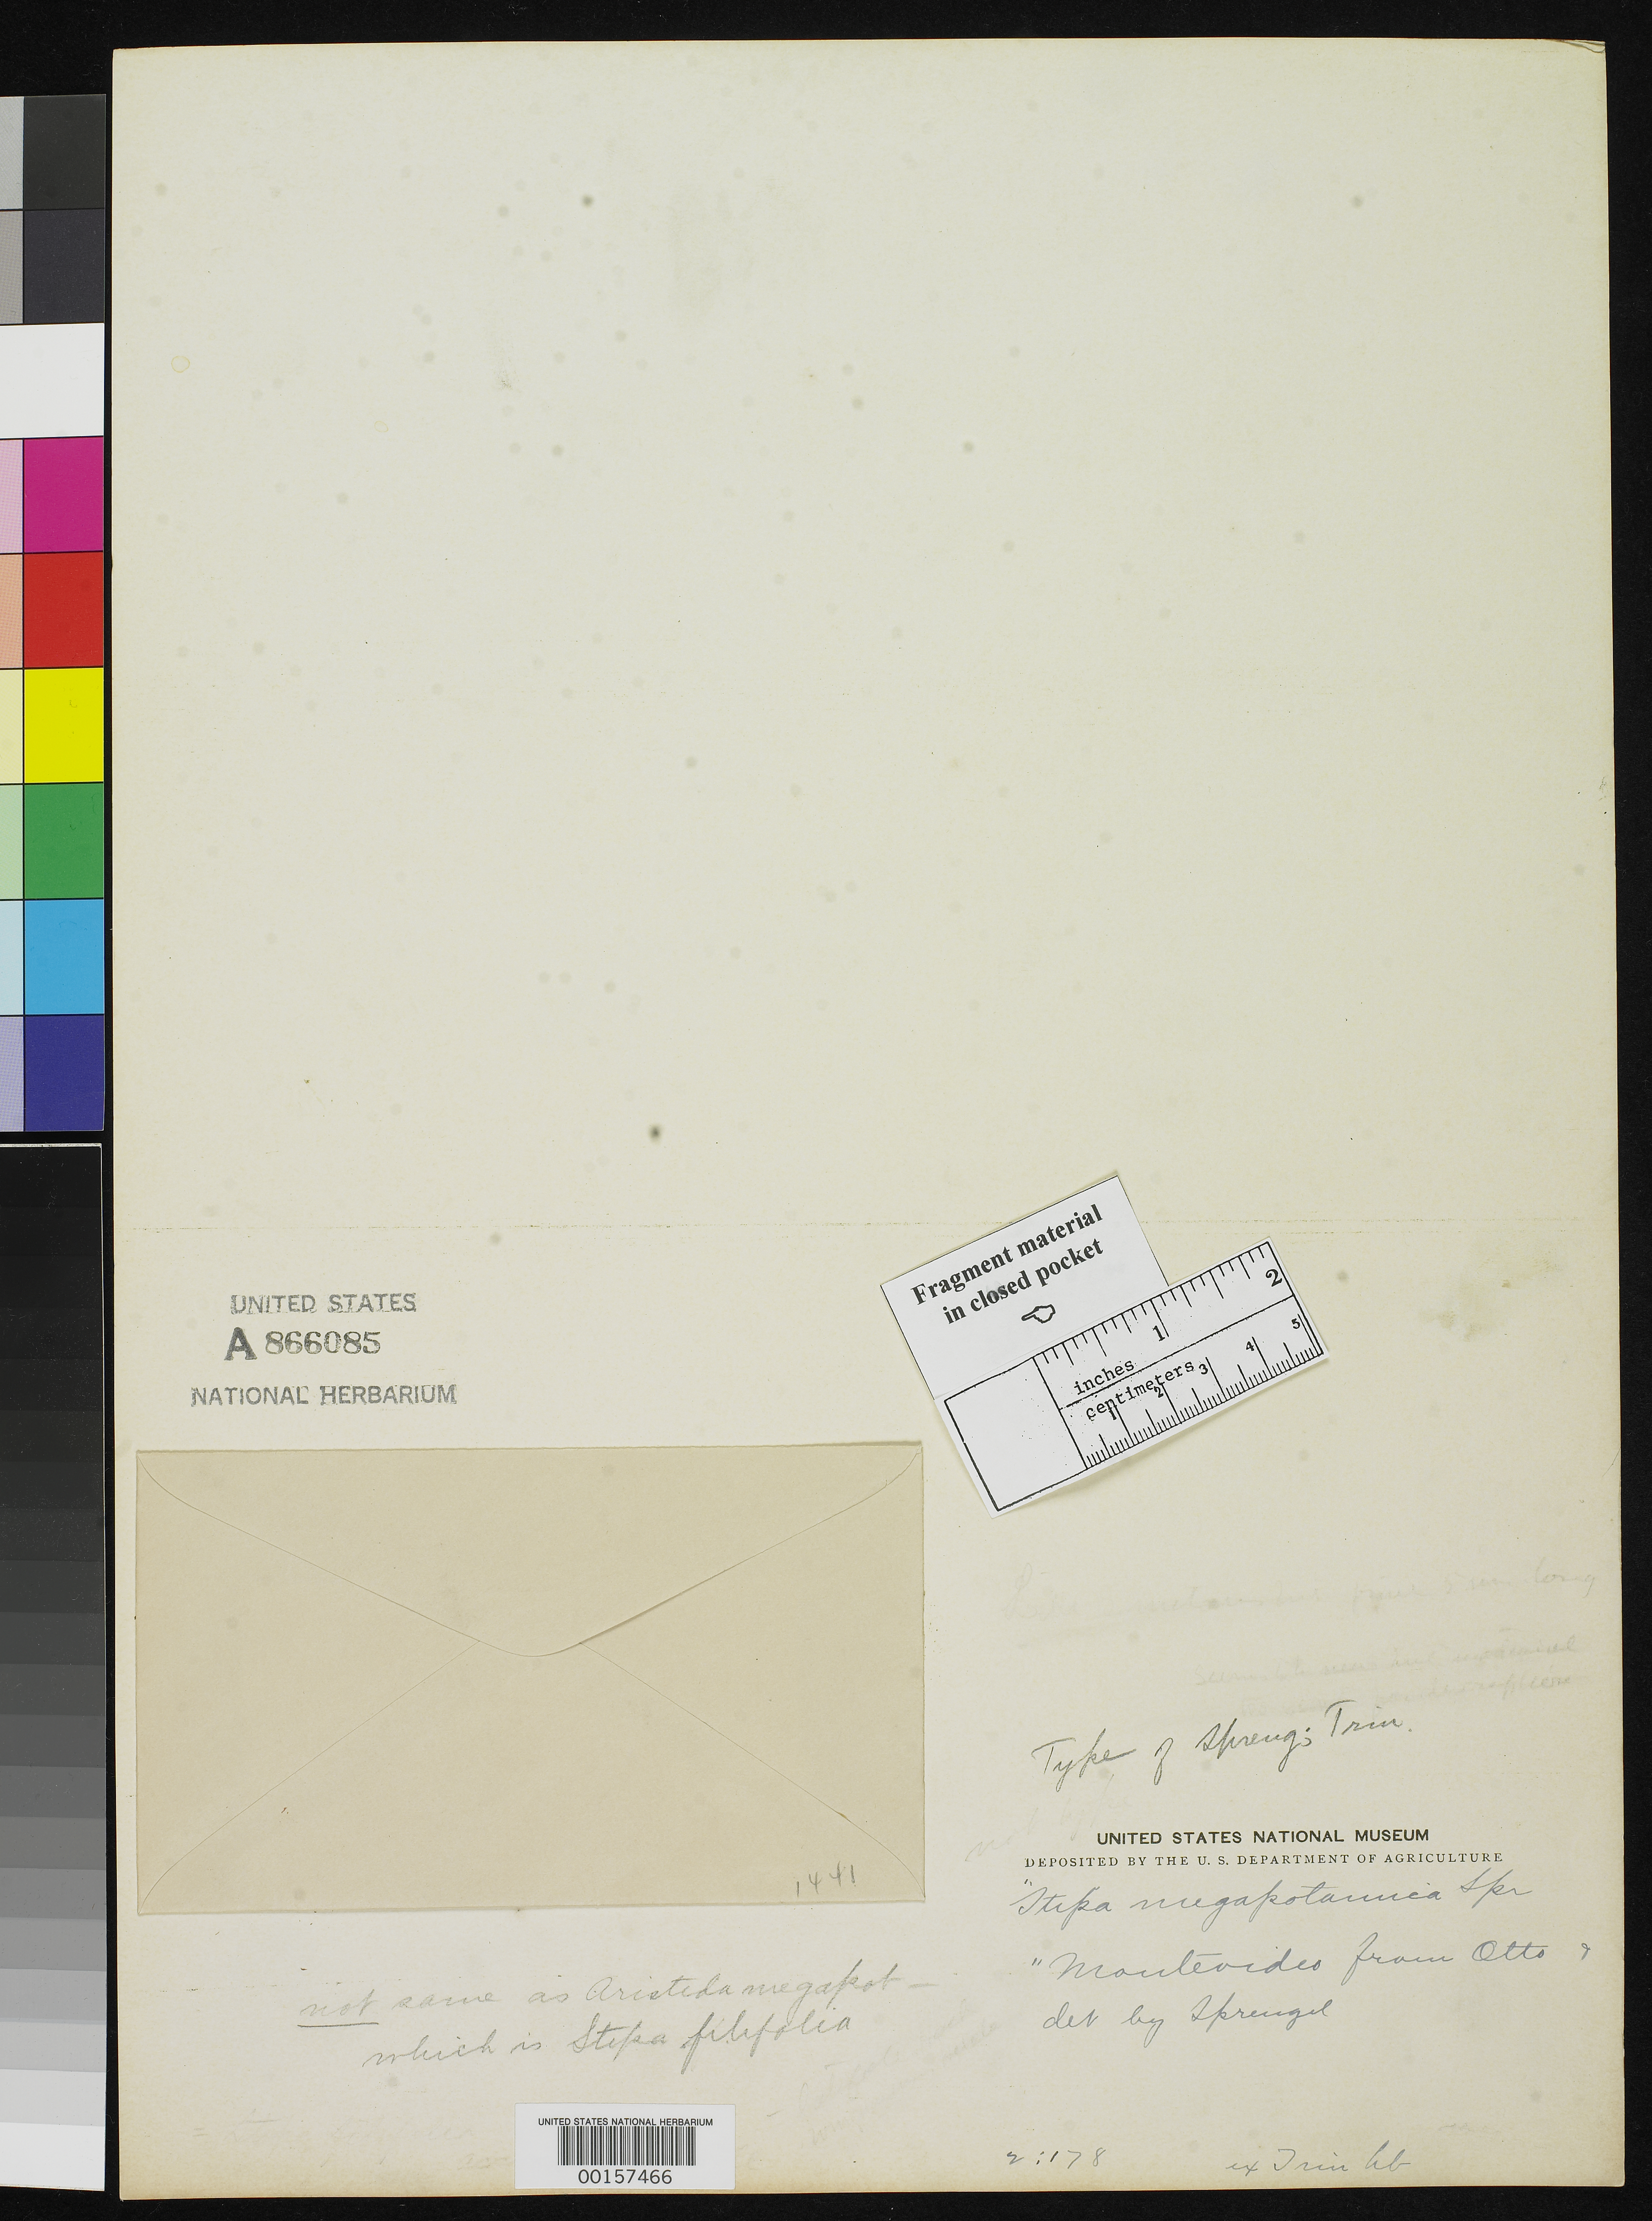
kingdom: Plantae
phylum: Tracheophyta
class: Liliopsida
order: Poales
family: Poaceae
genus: Stipa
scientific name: Stipa megapotamia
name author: A. Spreng. ex Trin.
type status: Type Fragment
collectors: F. Sellow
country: Uruguay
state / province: Montevideo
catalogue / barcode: US 866085A